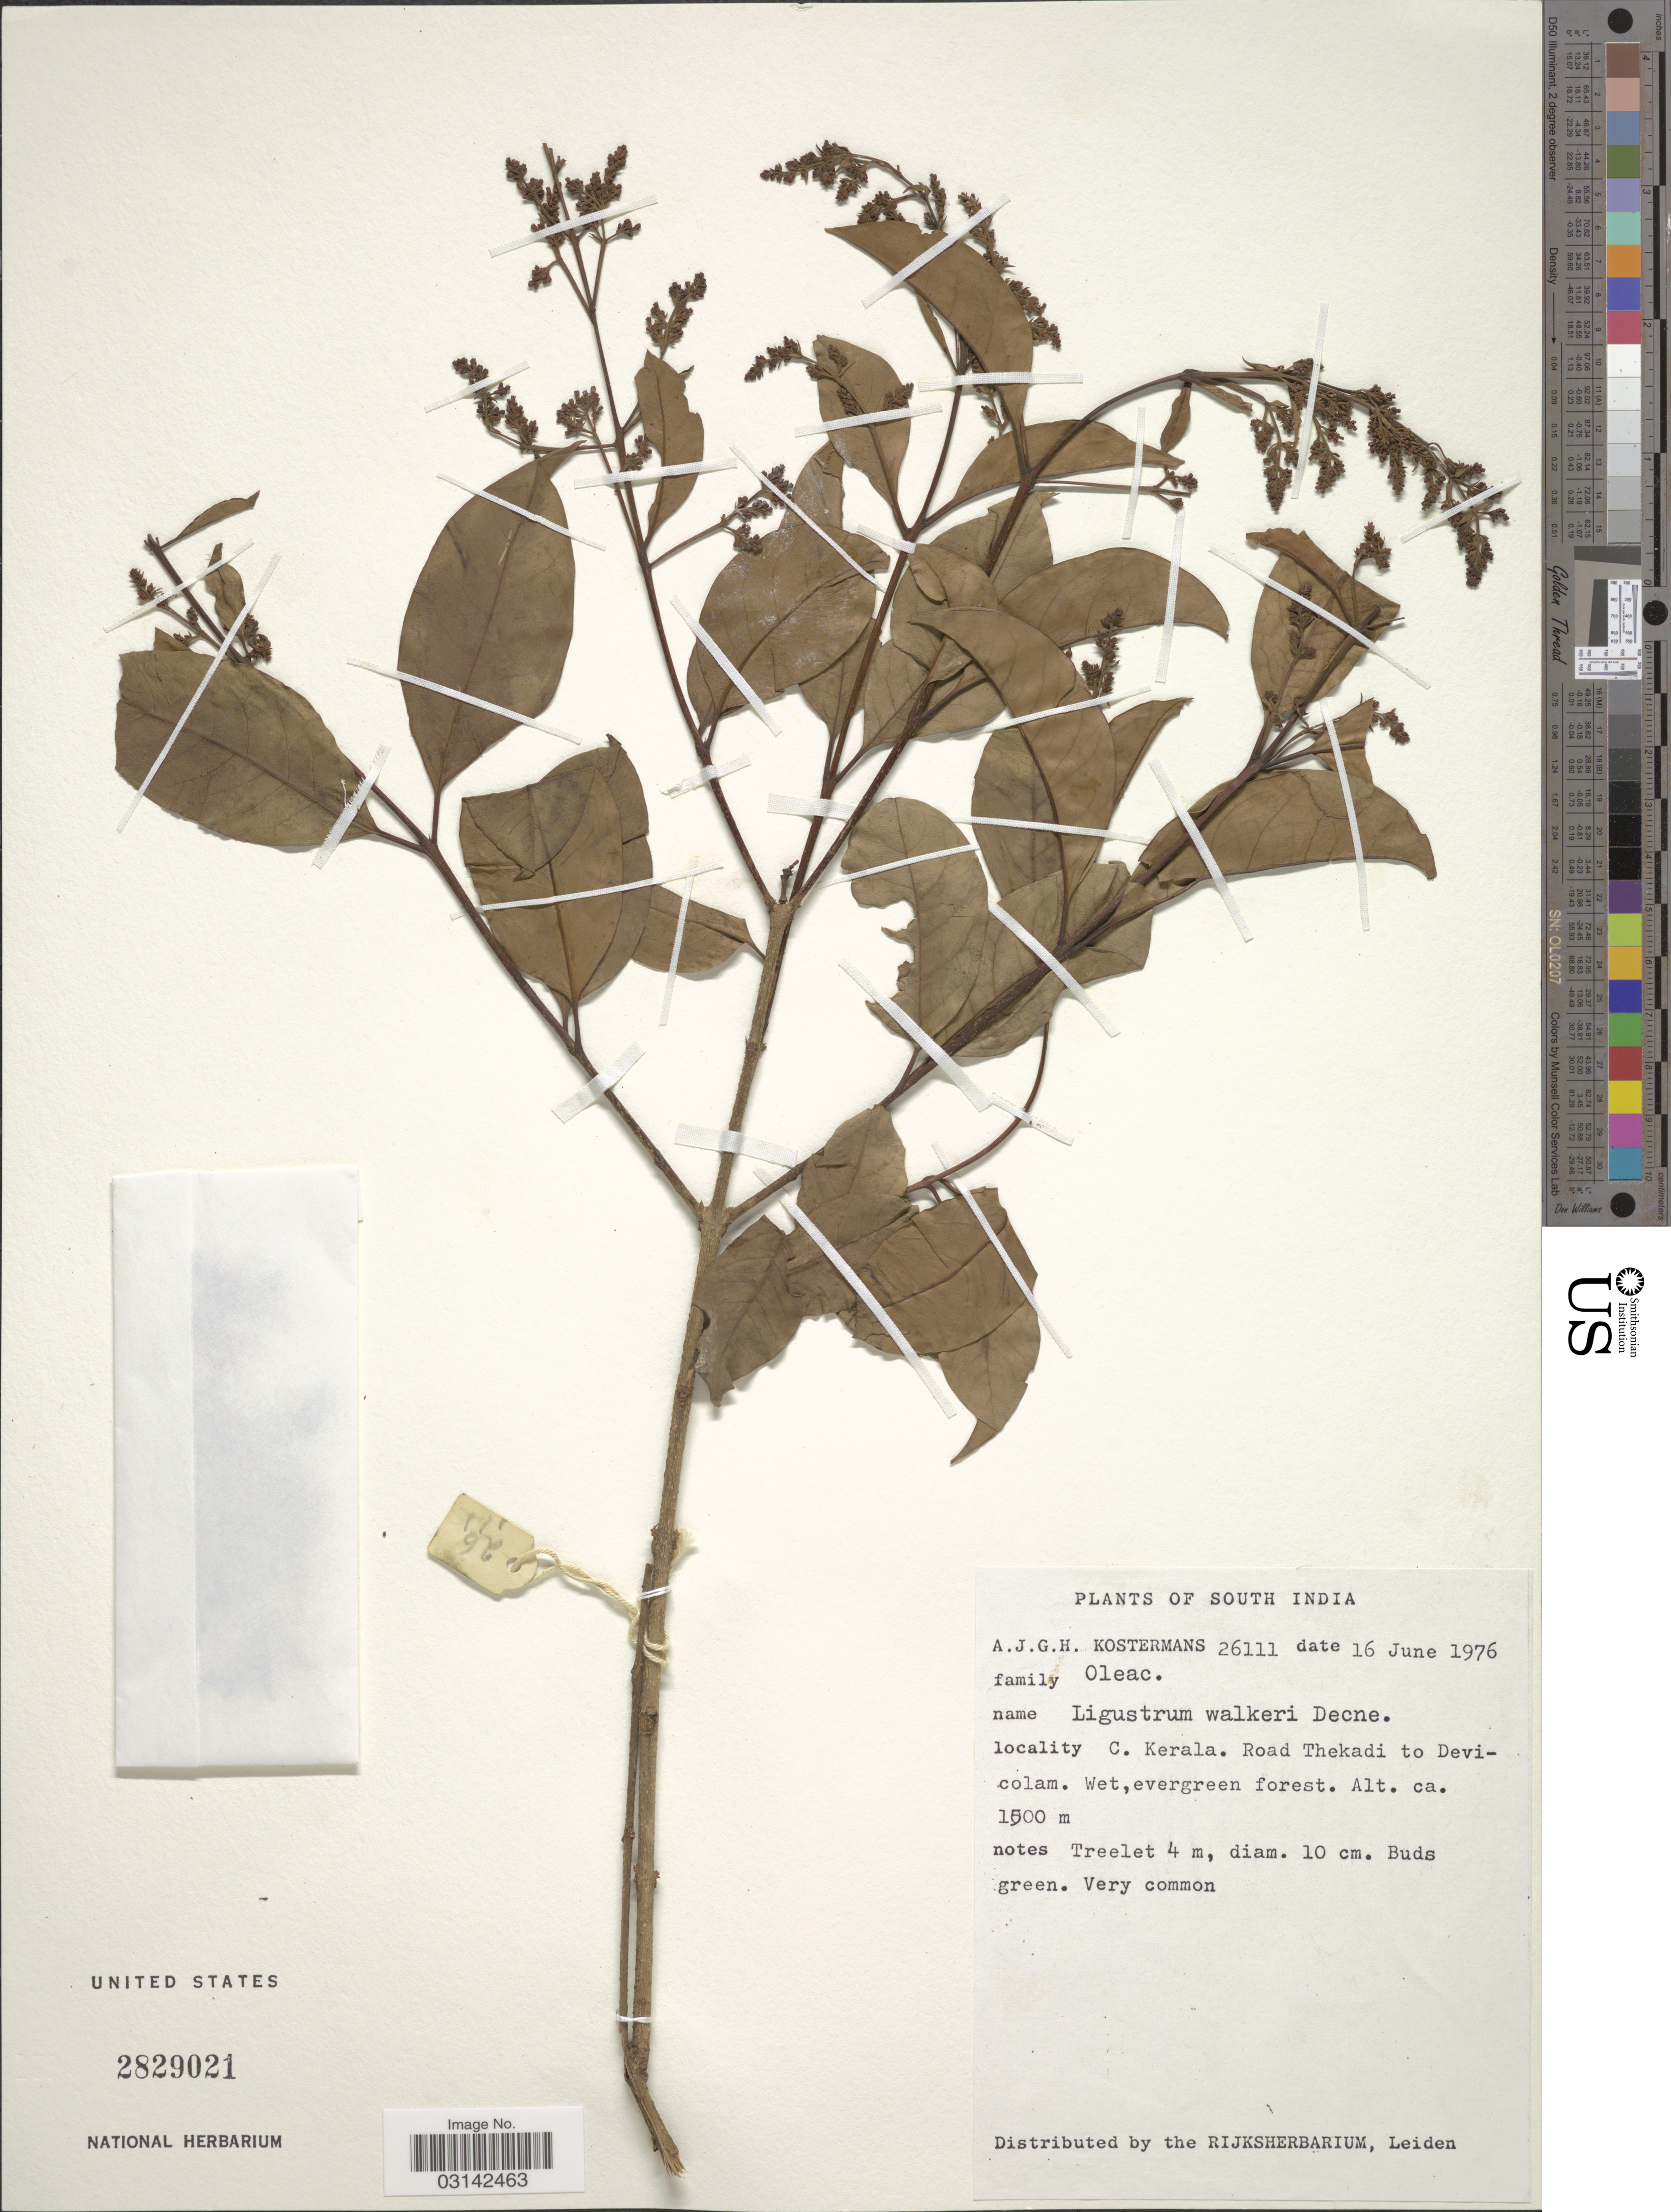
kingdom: Plantae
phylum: Tracheophyta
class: Magnoliopsida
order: Lamiales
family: Oleaceae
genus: Ligustrum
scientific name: Ligustrum robustum subsp. walkeri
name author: (Decne.) P.S. Green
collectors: A. J. G. Kostermans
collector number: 26111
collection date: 1976-06-16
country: India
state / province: Kerala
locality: South India, C. Kerala. Road Thekadi to Devicolam.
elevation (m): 1500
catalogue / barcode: US 2829021